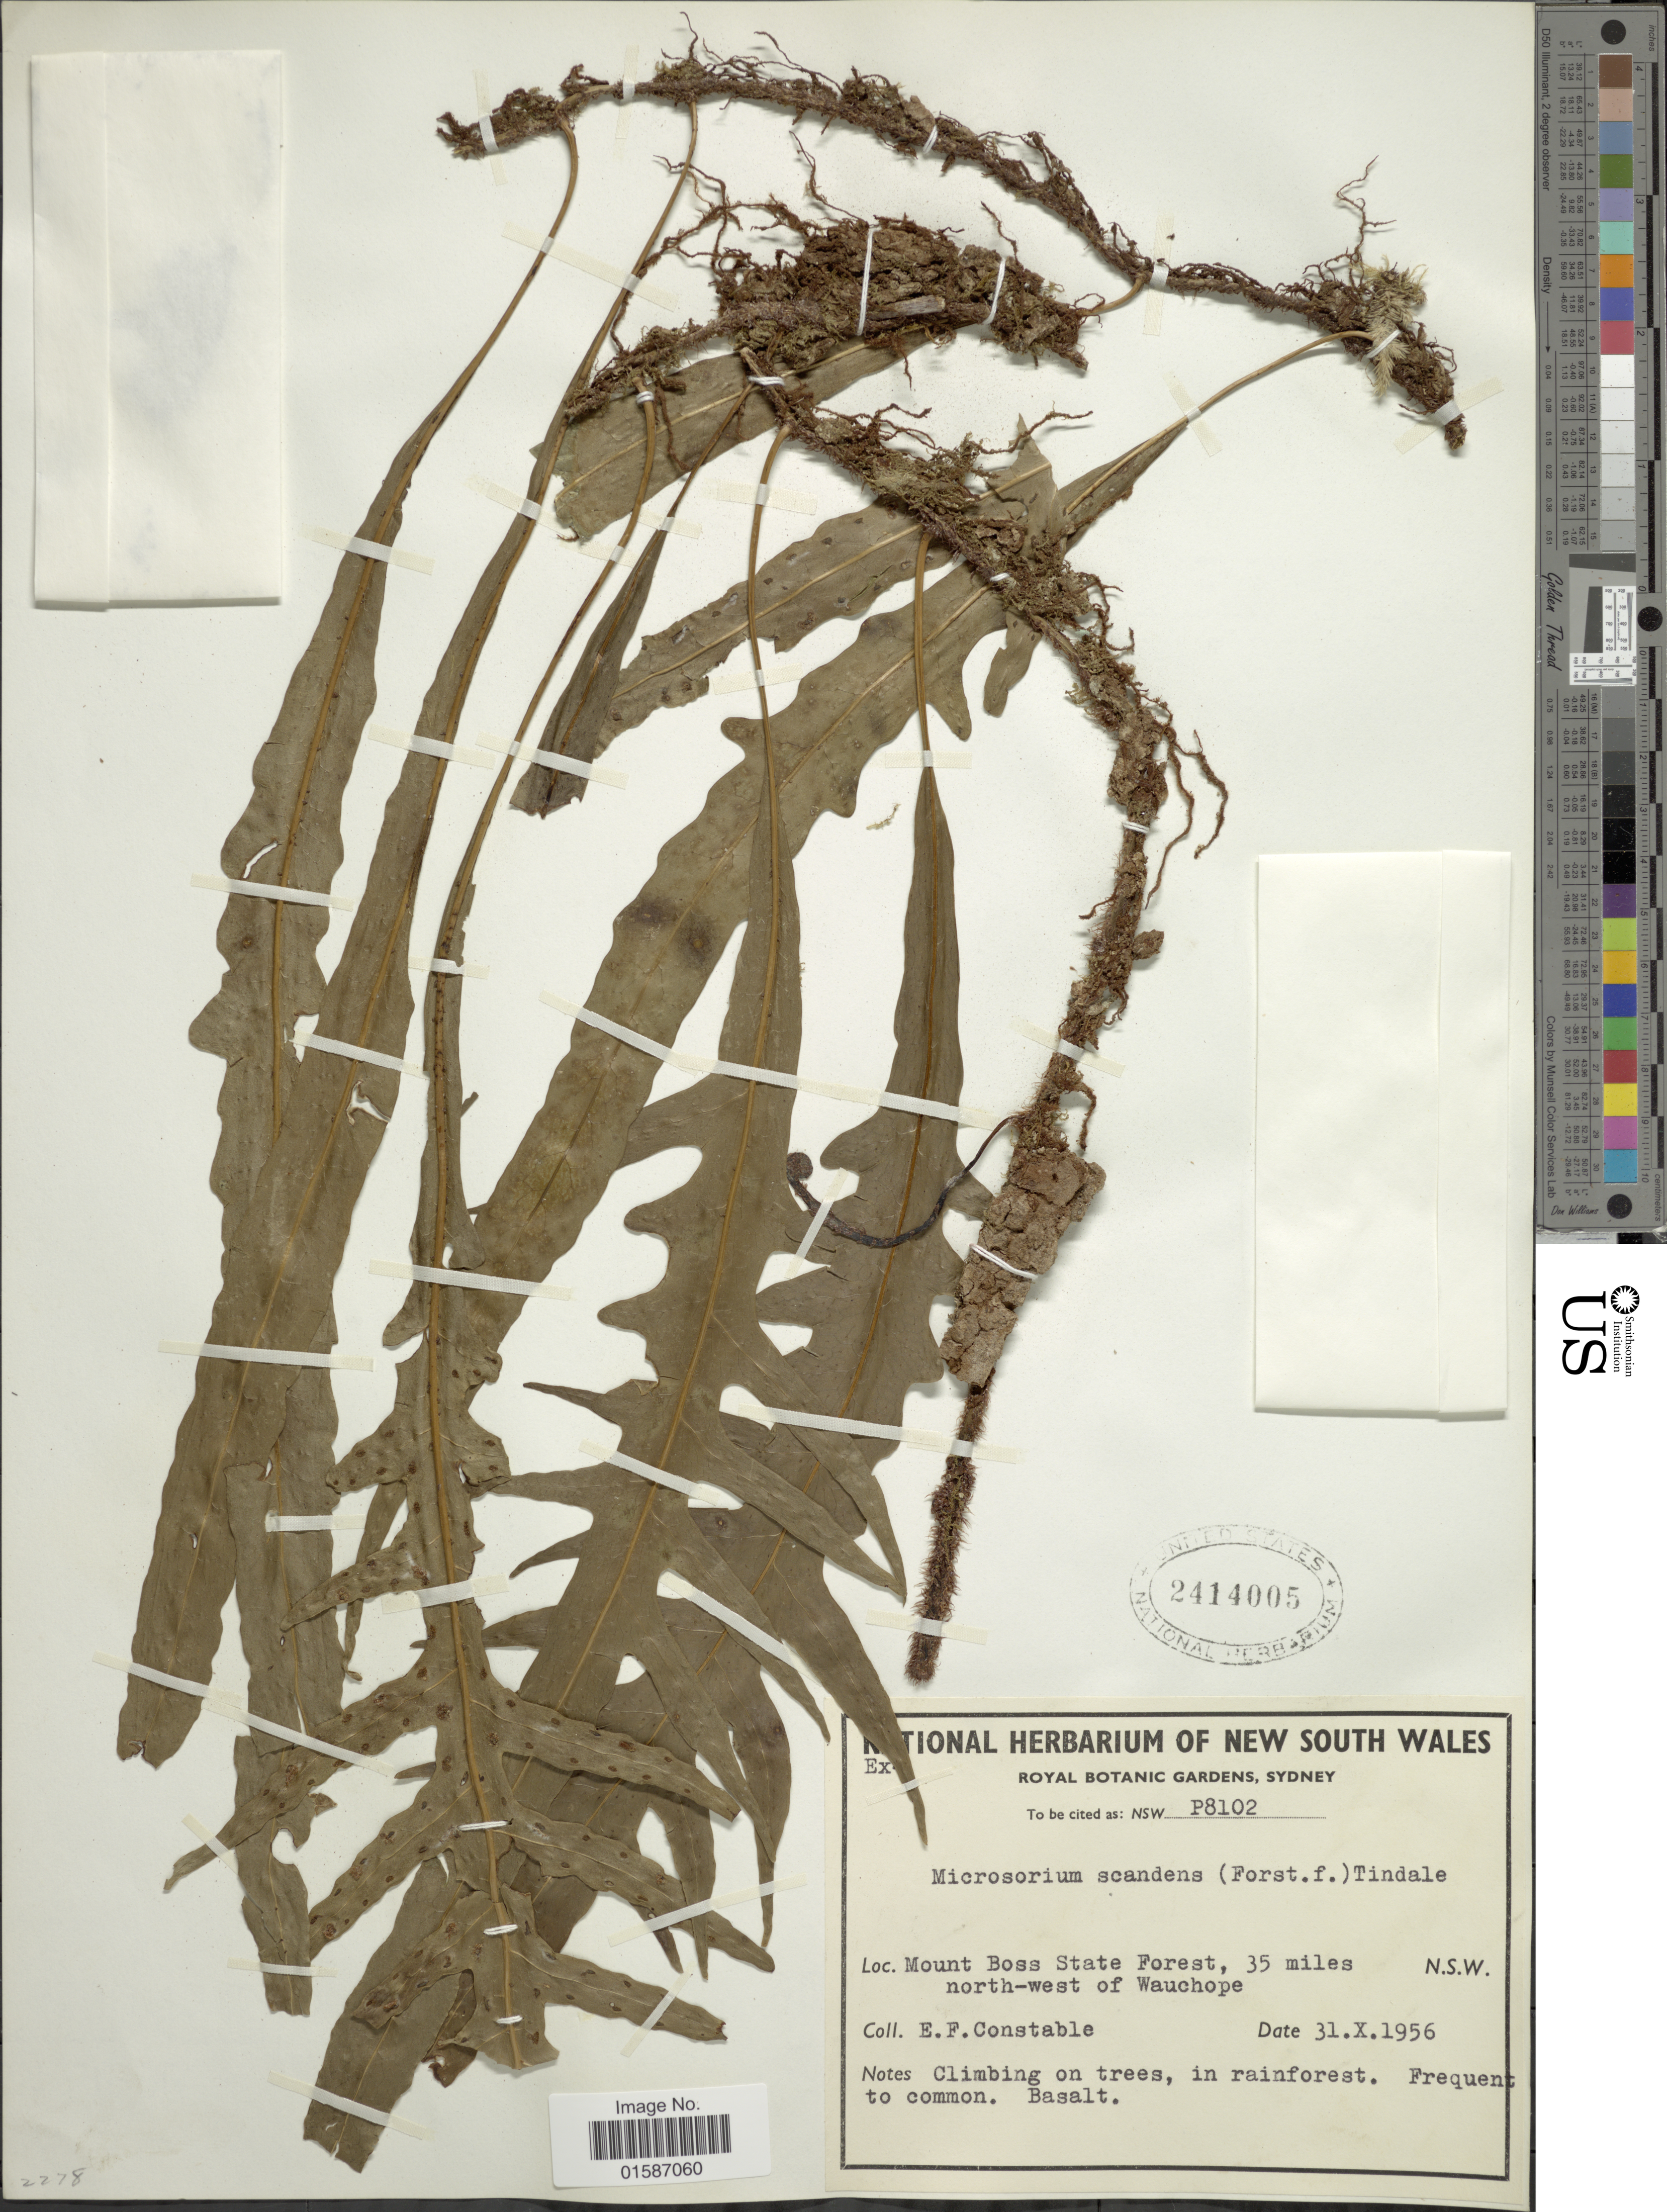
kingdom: Plantae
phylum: Tracheophyta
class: Polypodiopsida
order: Polypodiales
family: Polypodiaceae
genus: Microsorum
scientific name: Microsorum scandens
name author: Tindale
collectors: E. F. Constable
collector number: P8102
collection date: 1956-10-31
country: Australia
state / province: New South Wales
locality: Mount Boss State Forest, 35 miles north-west of Wauchope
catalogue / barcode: US 2414005